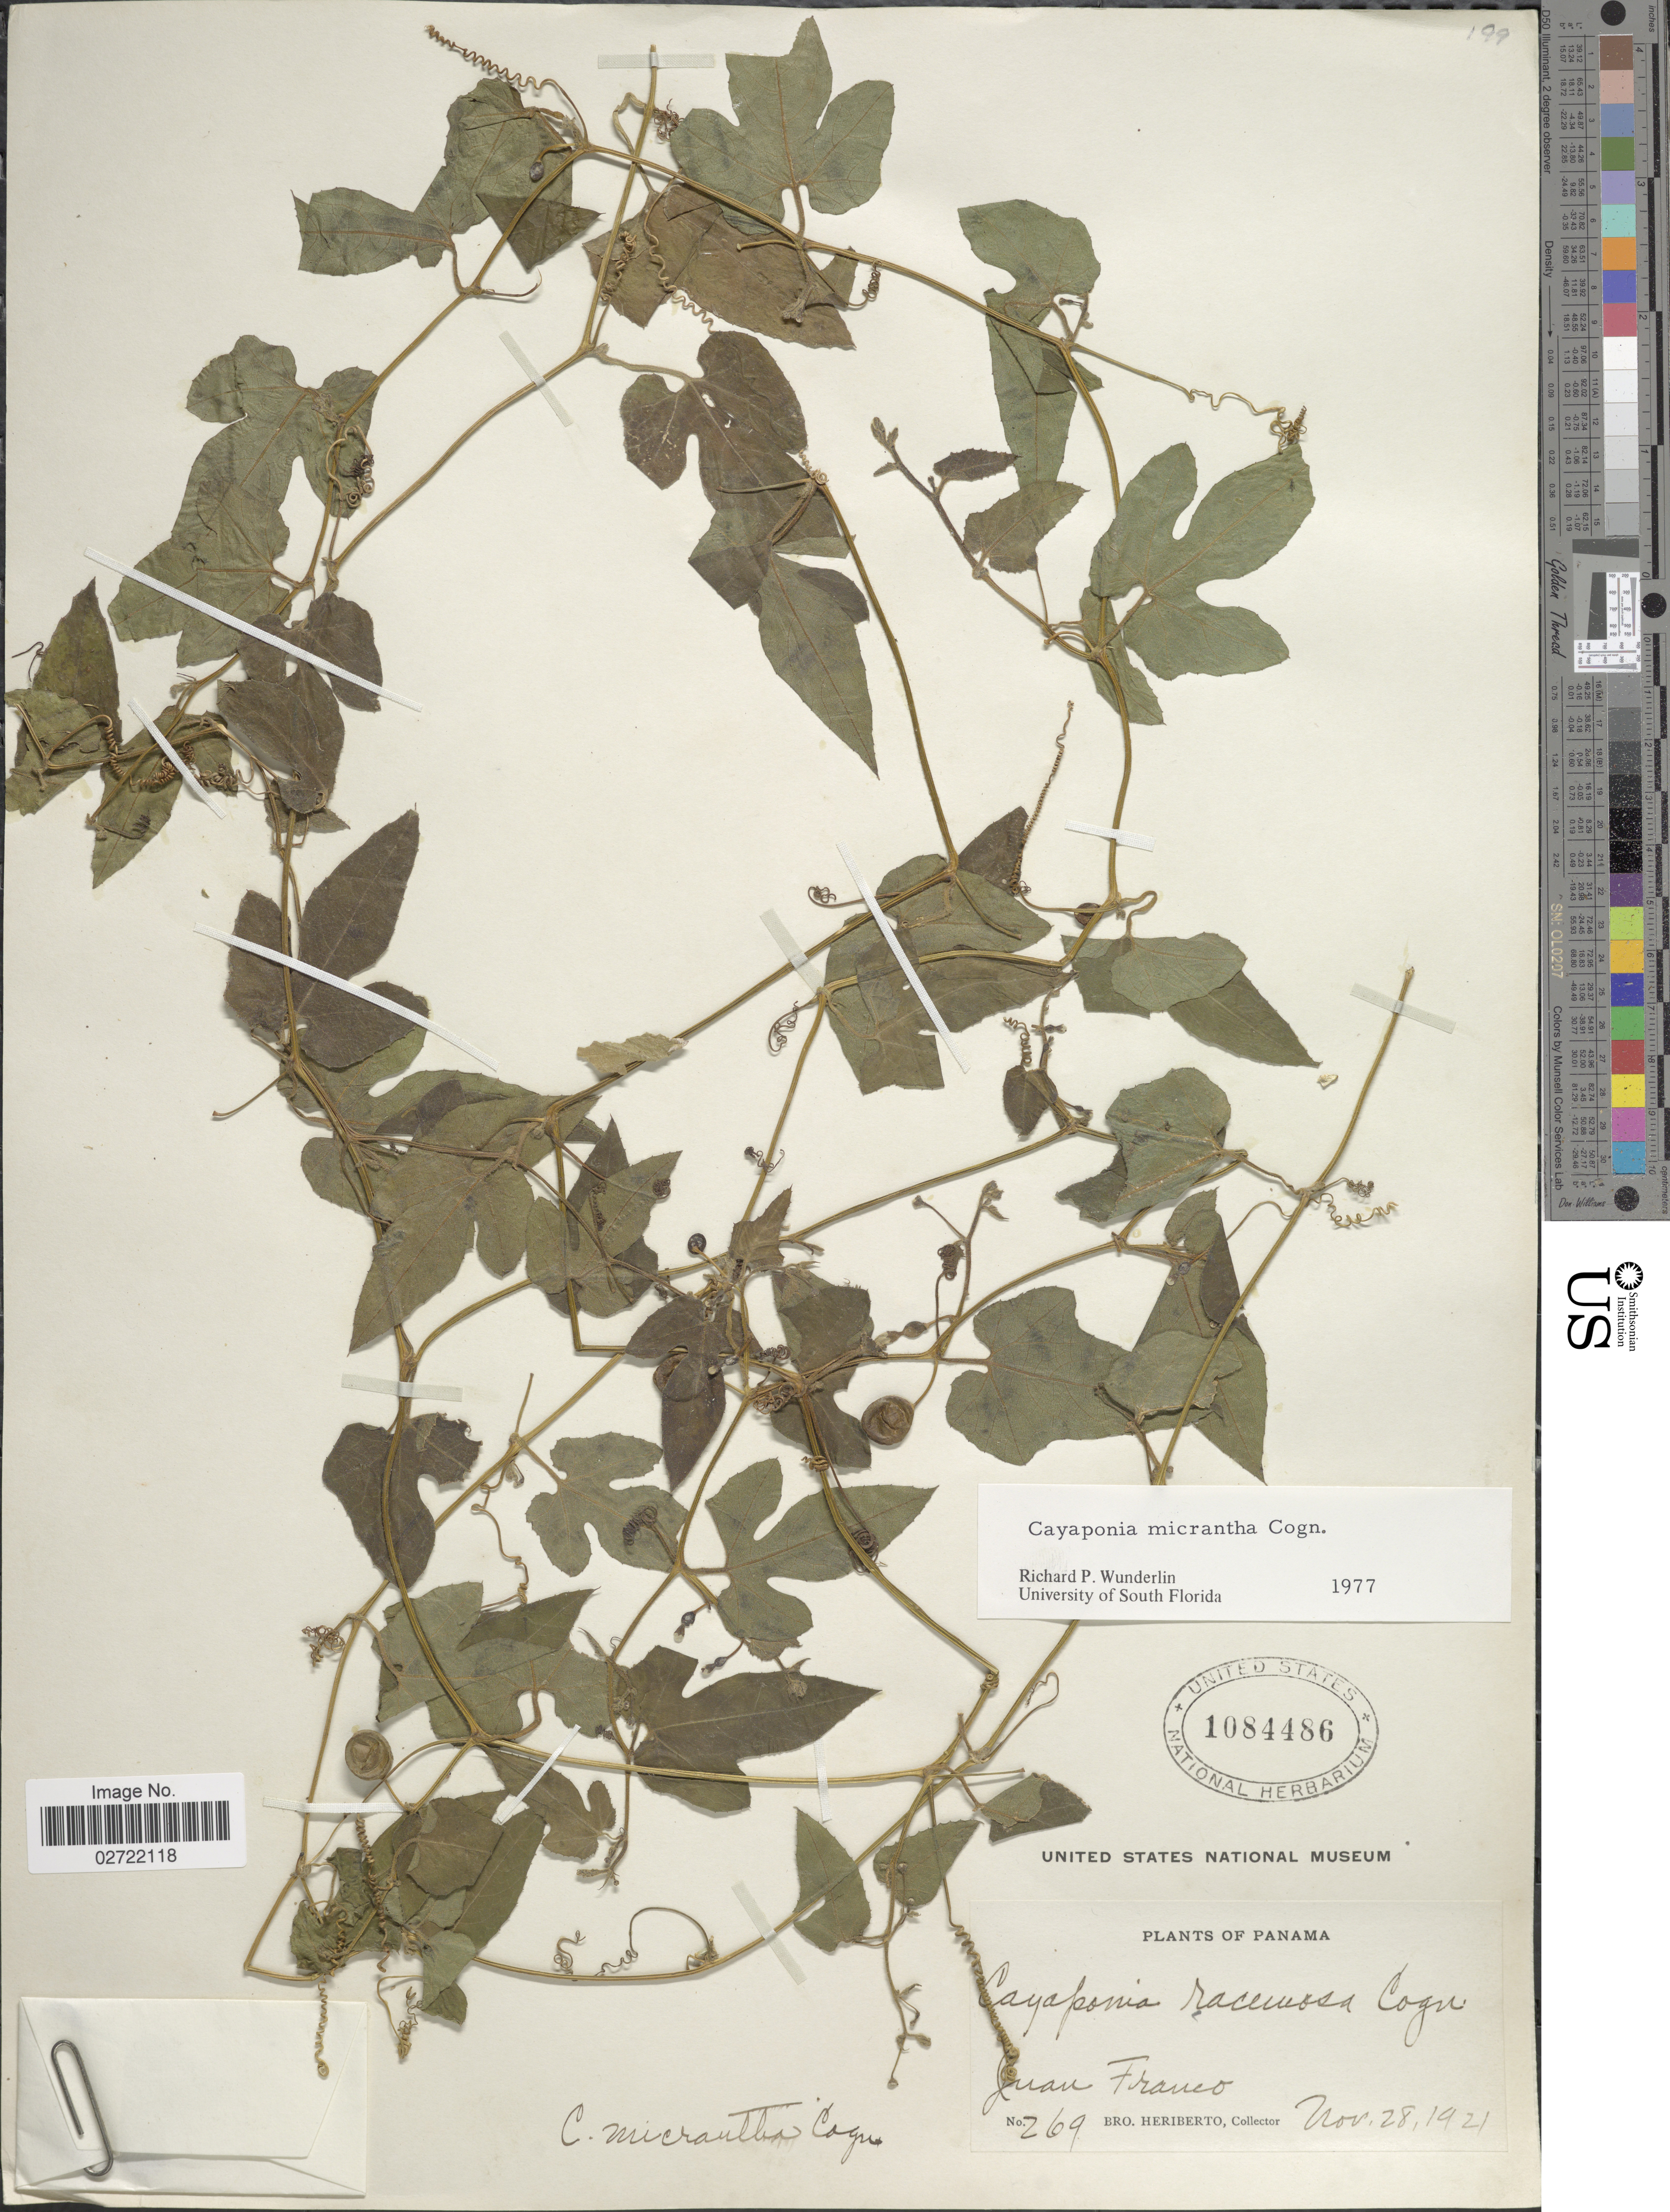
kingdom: Plantae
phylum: Tracheophyta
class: Magnoliopsida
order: Cucurbitales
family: Cucurbitaceae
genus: Cayaponia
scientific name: Cayaponia micrantha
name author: Cogn.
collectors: B. Heriberto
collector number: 269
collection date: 1921-11-28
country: Panama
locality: Juan Franco.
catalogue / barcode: US 1084486